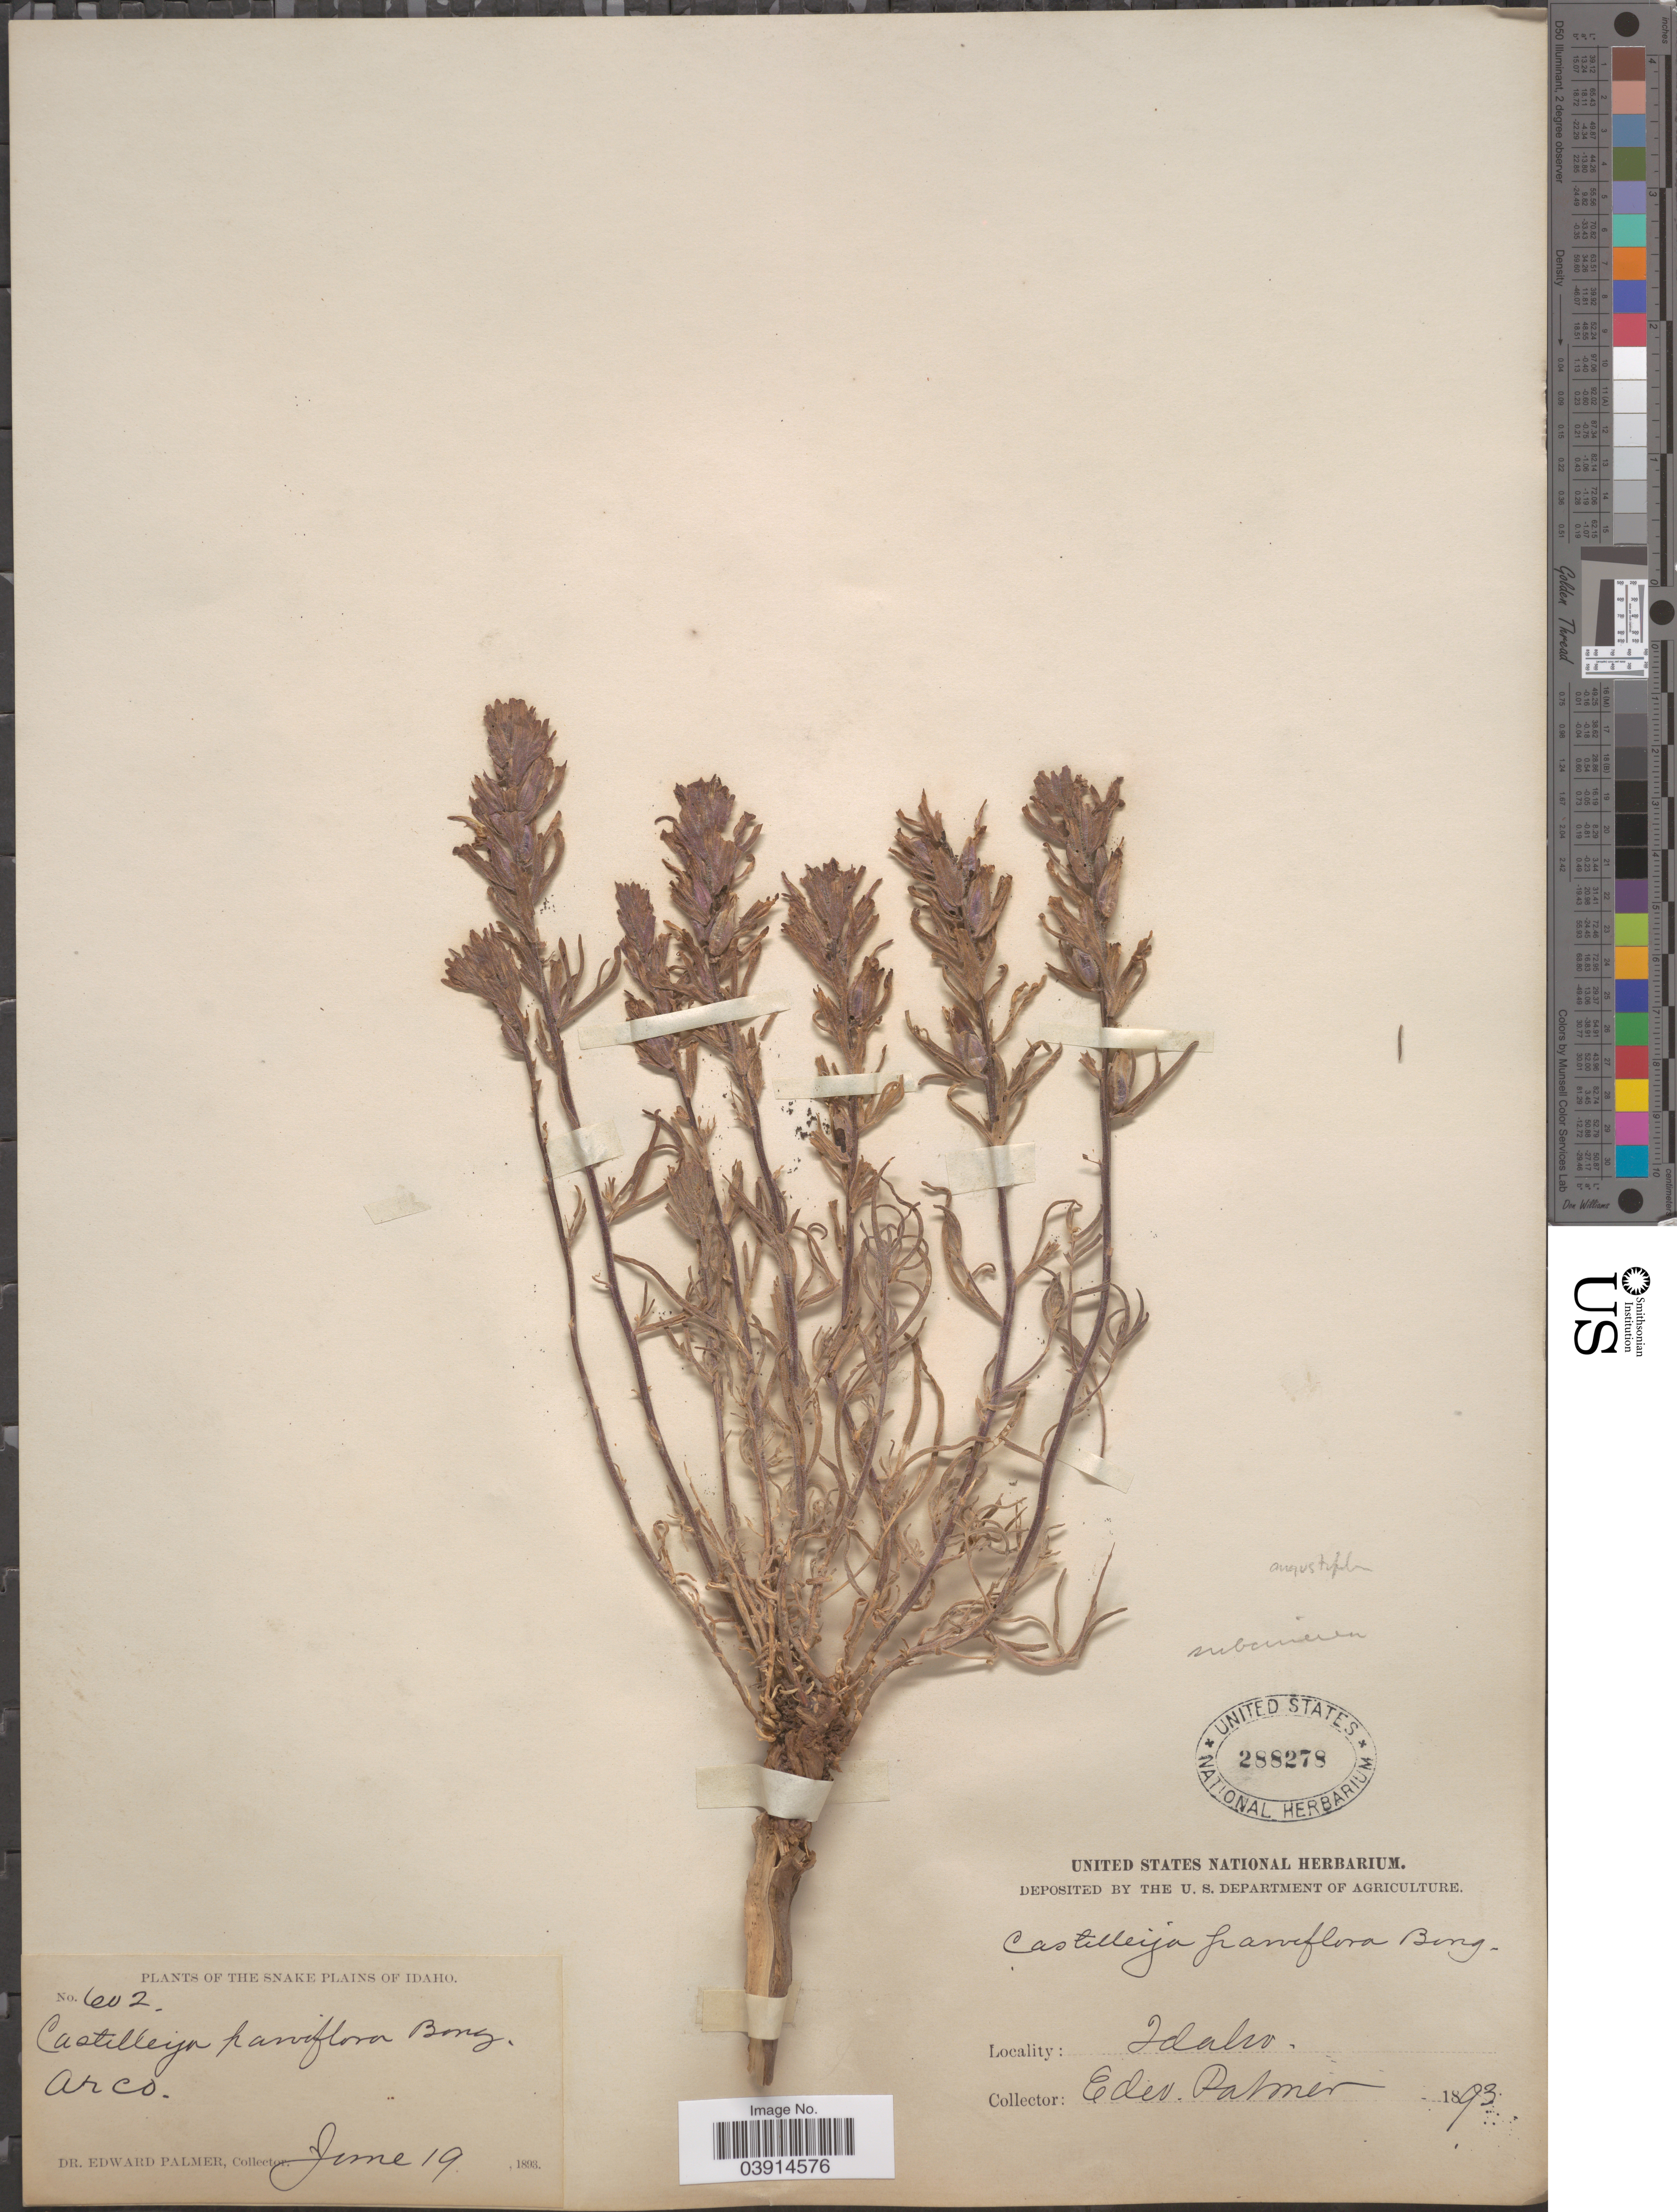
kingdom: Plantae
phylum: Tracheophyta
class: Magnoliopsida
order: Lamiales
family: Orobanchaceae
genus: Castilleja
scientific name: Castilleja sp.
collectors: E. Palmer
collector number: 602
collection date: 1893-06-19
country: United States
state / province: Idaho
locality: The Snake Plains of Idaho. Arco.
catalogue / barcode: US 288278